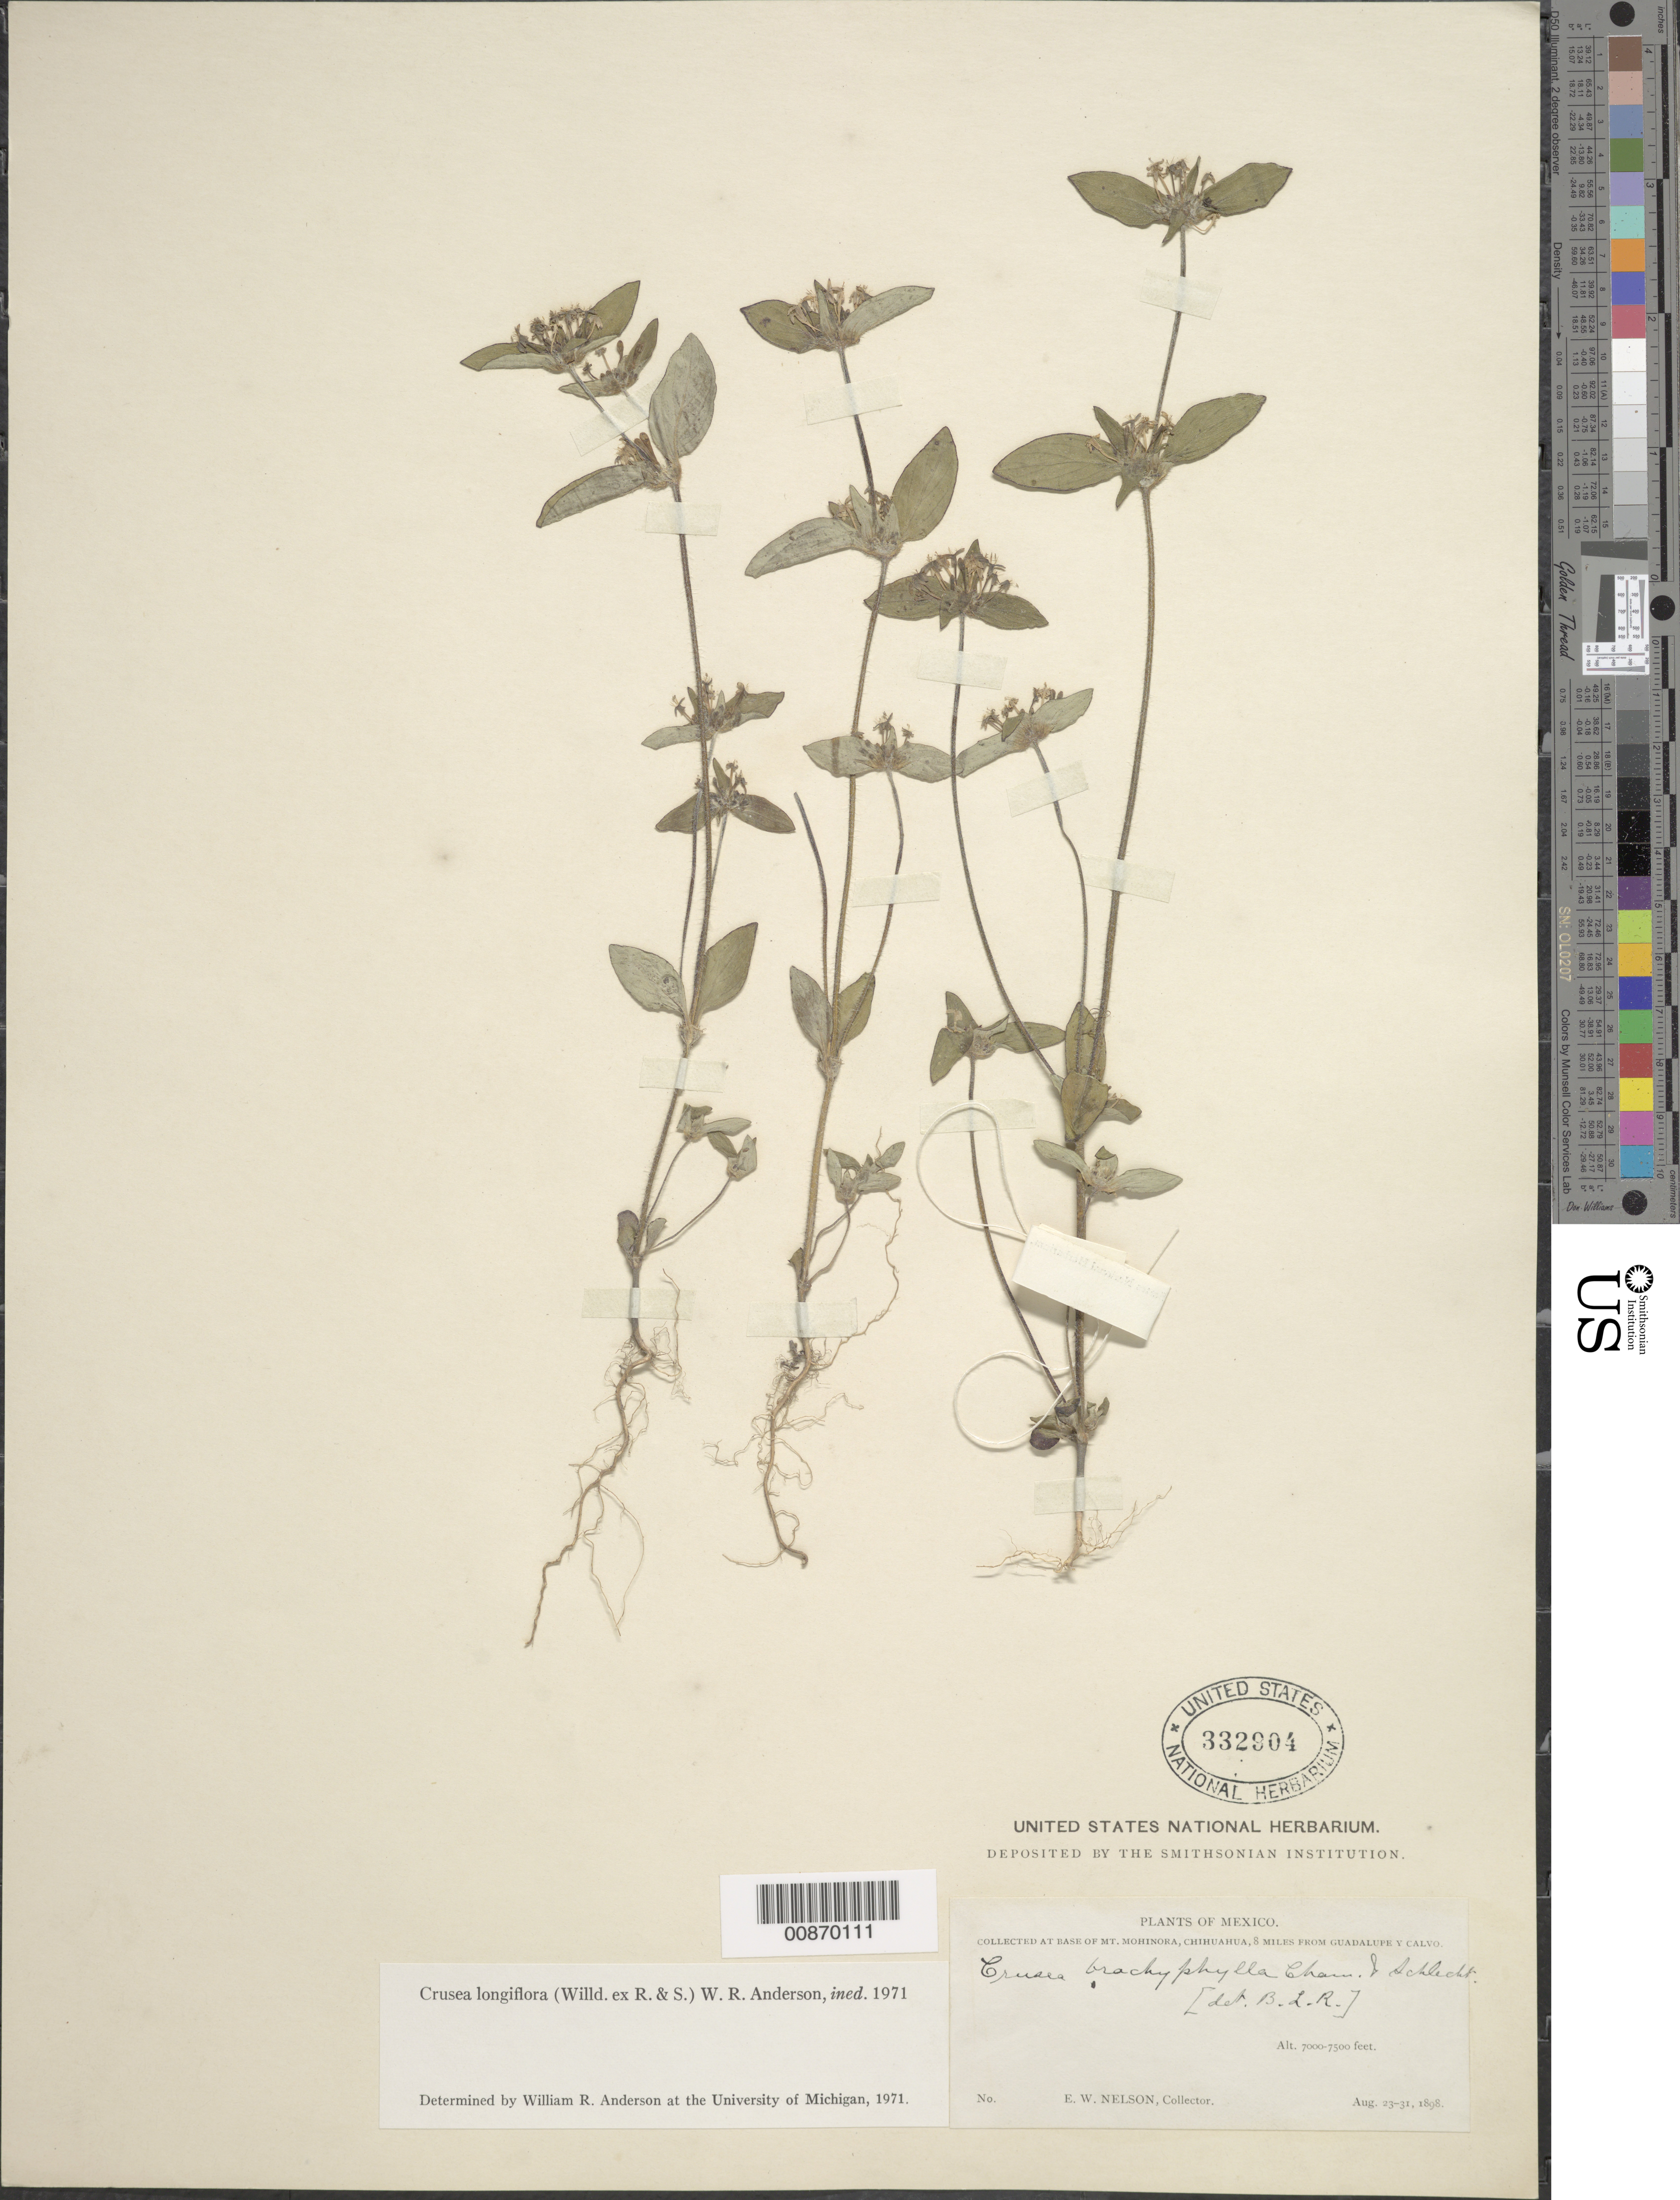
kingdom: Plantae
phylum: Tracheophyta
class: Magnoliopsida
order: Gentianales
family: Rubiaceae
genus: Crusea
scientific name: Crusea longiflora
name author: (Willd. ex Roem. & Schult.) W.R. Anderson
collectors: E. W. Nelson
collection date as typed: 23 Aug 1898 to 31 Aug 1898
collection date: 1898-08-23/1898-08-31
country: Mexico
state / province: Chihuahua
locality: Base of Mt. Mohinora, Chihuahua, 8 miles from Guadalupe y Calvo.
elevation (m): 2134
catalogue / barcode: US 332904